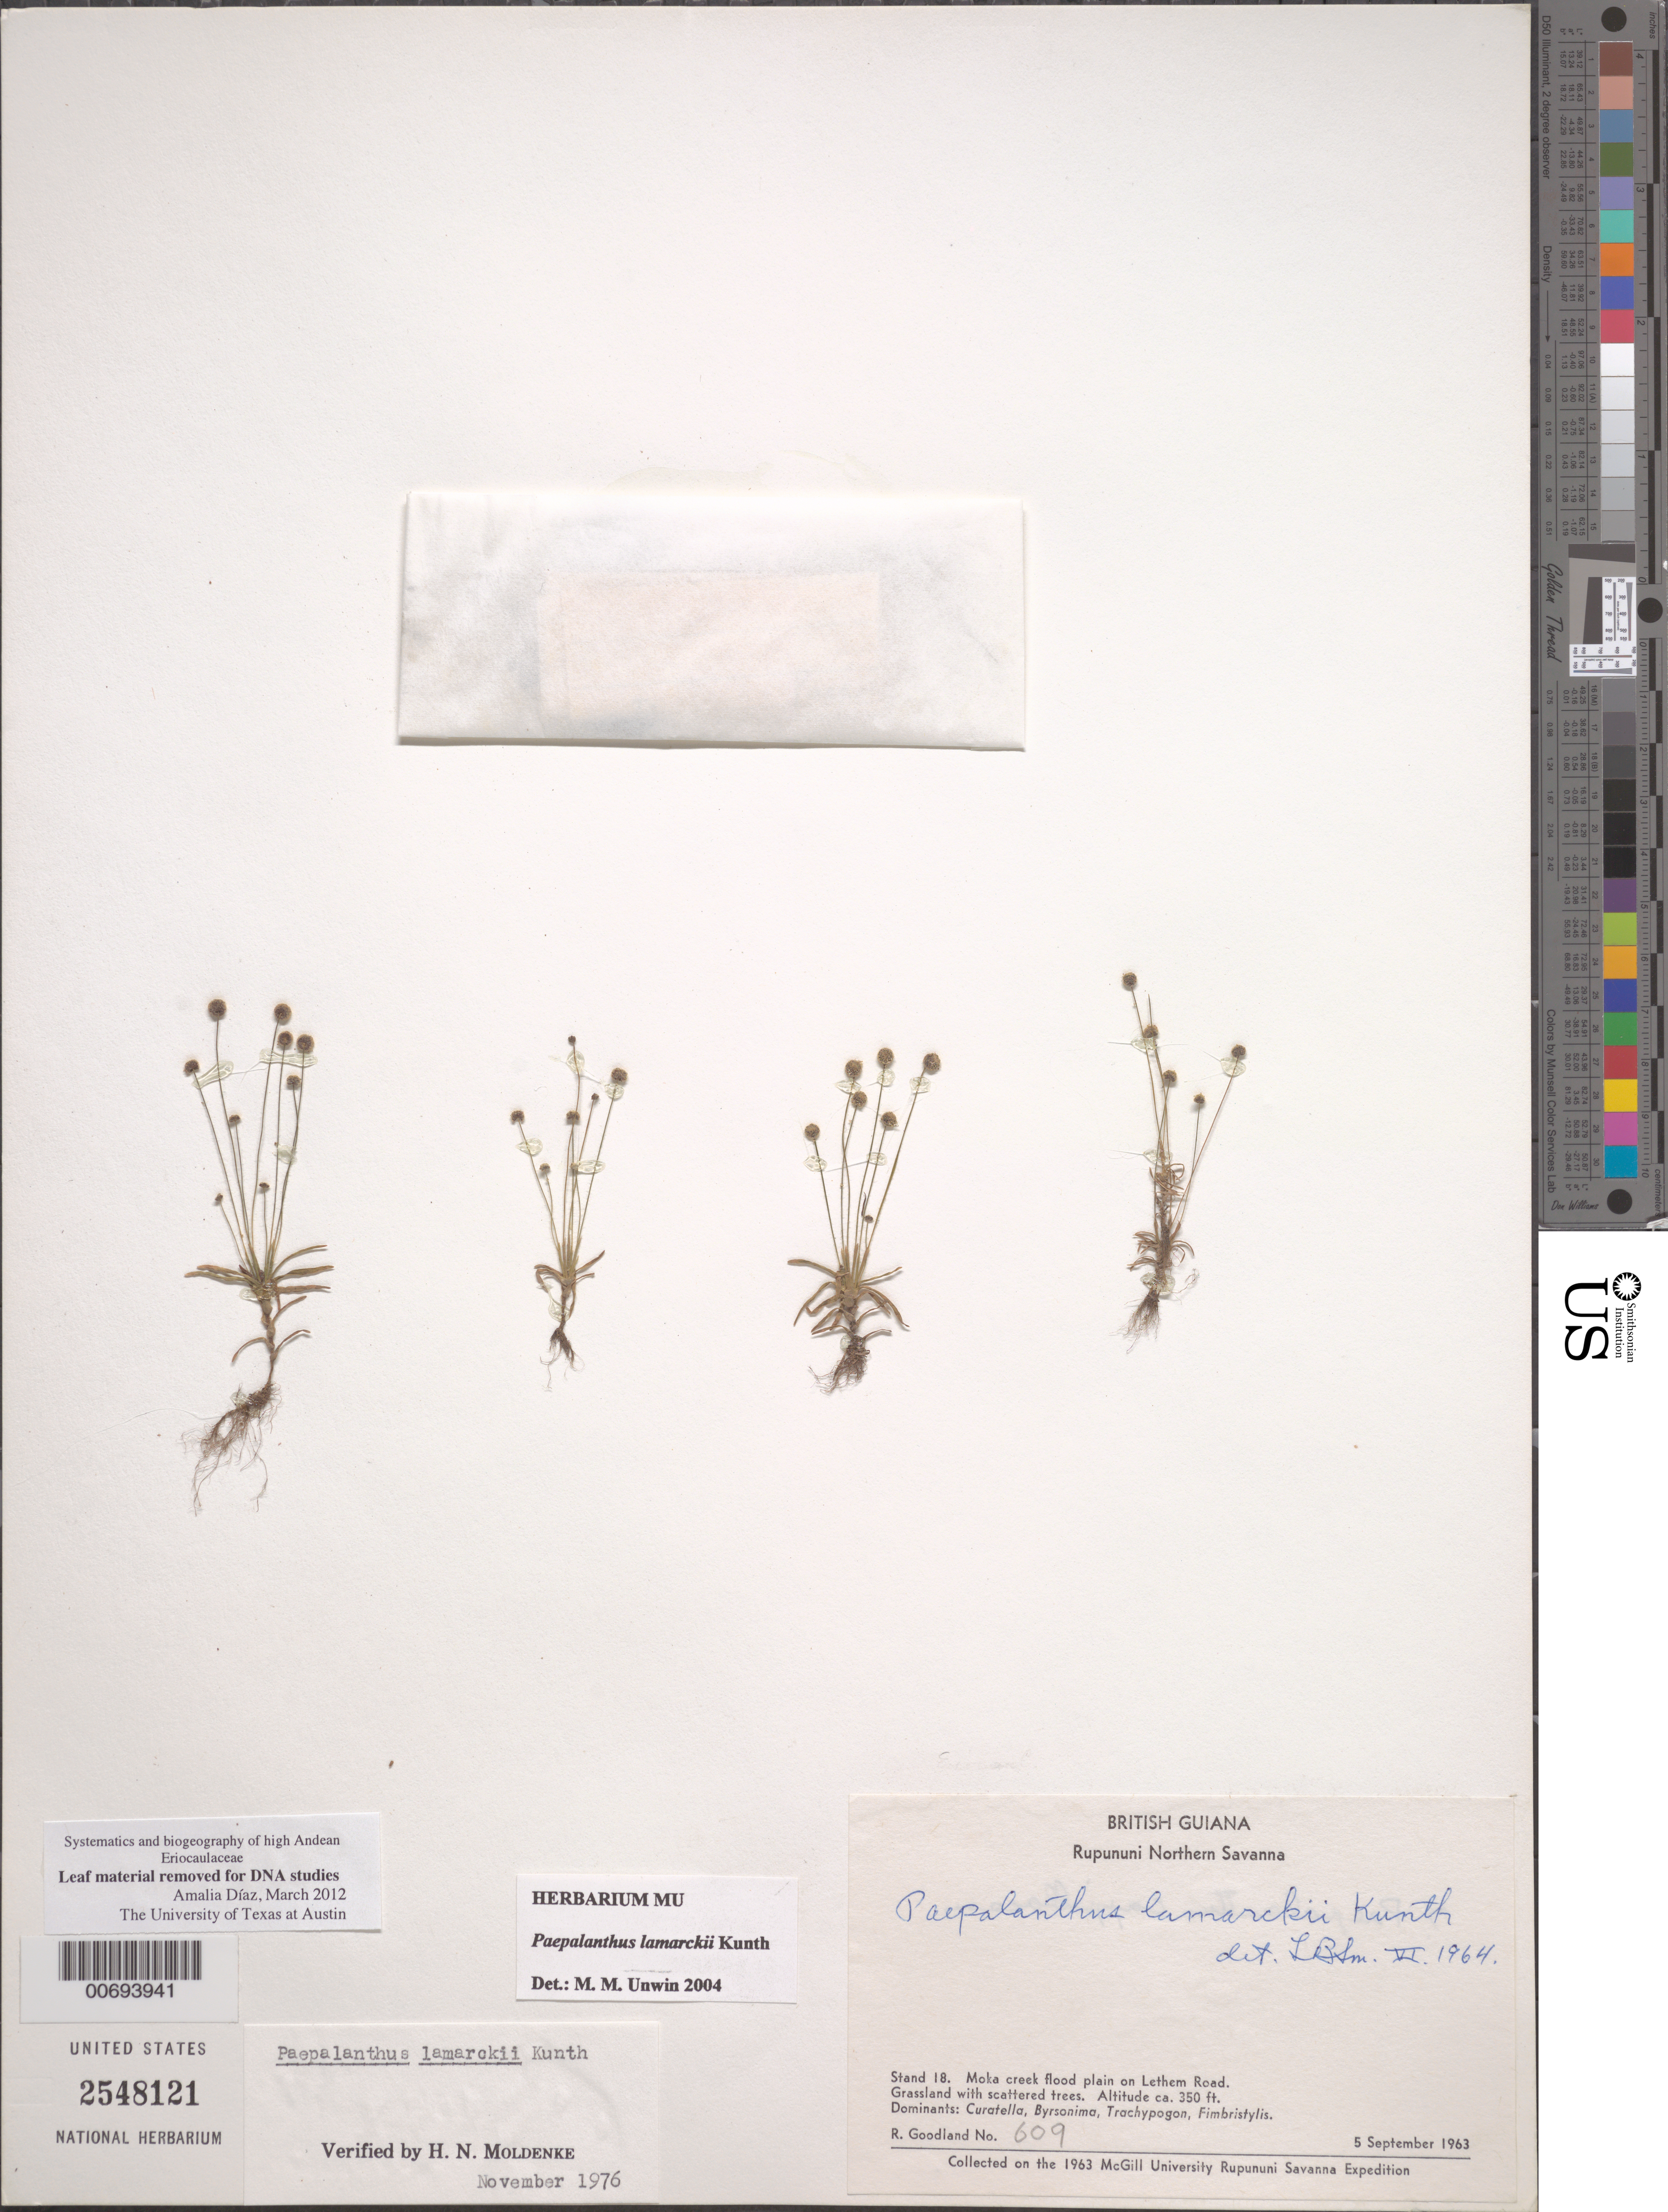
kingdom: Plantae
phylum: Tracheophyta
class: Liliopsida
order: Poales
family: Eriocaulaceae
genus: Paepalanthus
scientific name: Paepalanthus lamarckii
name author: Kunth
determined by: Moldenke, H. N.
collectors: R. Goodland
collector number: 609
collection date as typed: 5-Sep-63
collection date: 1963-09-05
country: Guyana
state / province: U. Takutu-U. Essequibo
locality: Rupununi Northern Savanna, Moka Creek flood plain on Lethem Road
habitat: Grassland with scattered trees. Dominants: Curatella, Byrsonima, Trachypogon, Fimbristylis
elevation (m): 107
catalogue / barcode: US 2548121